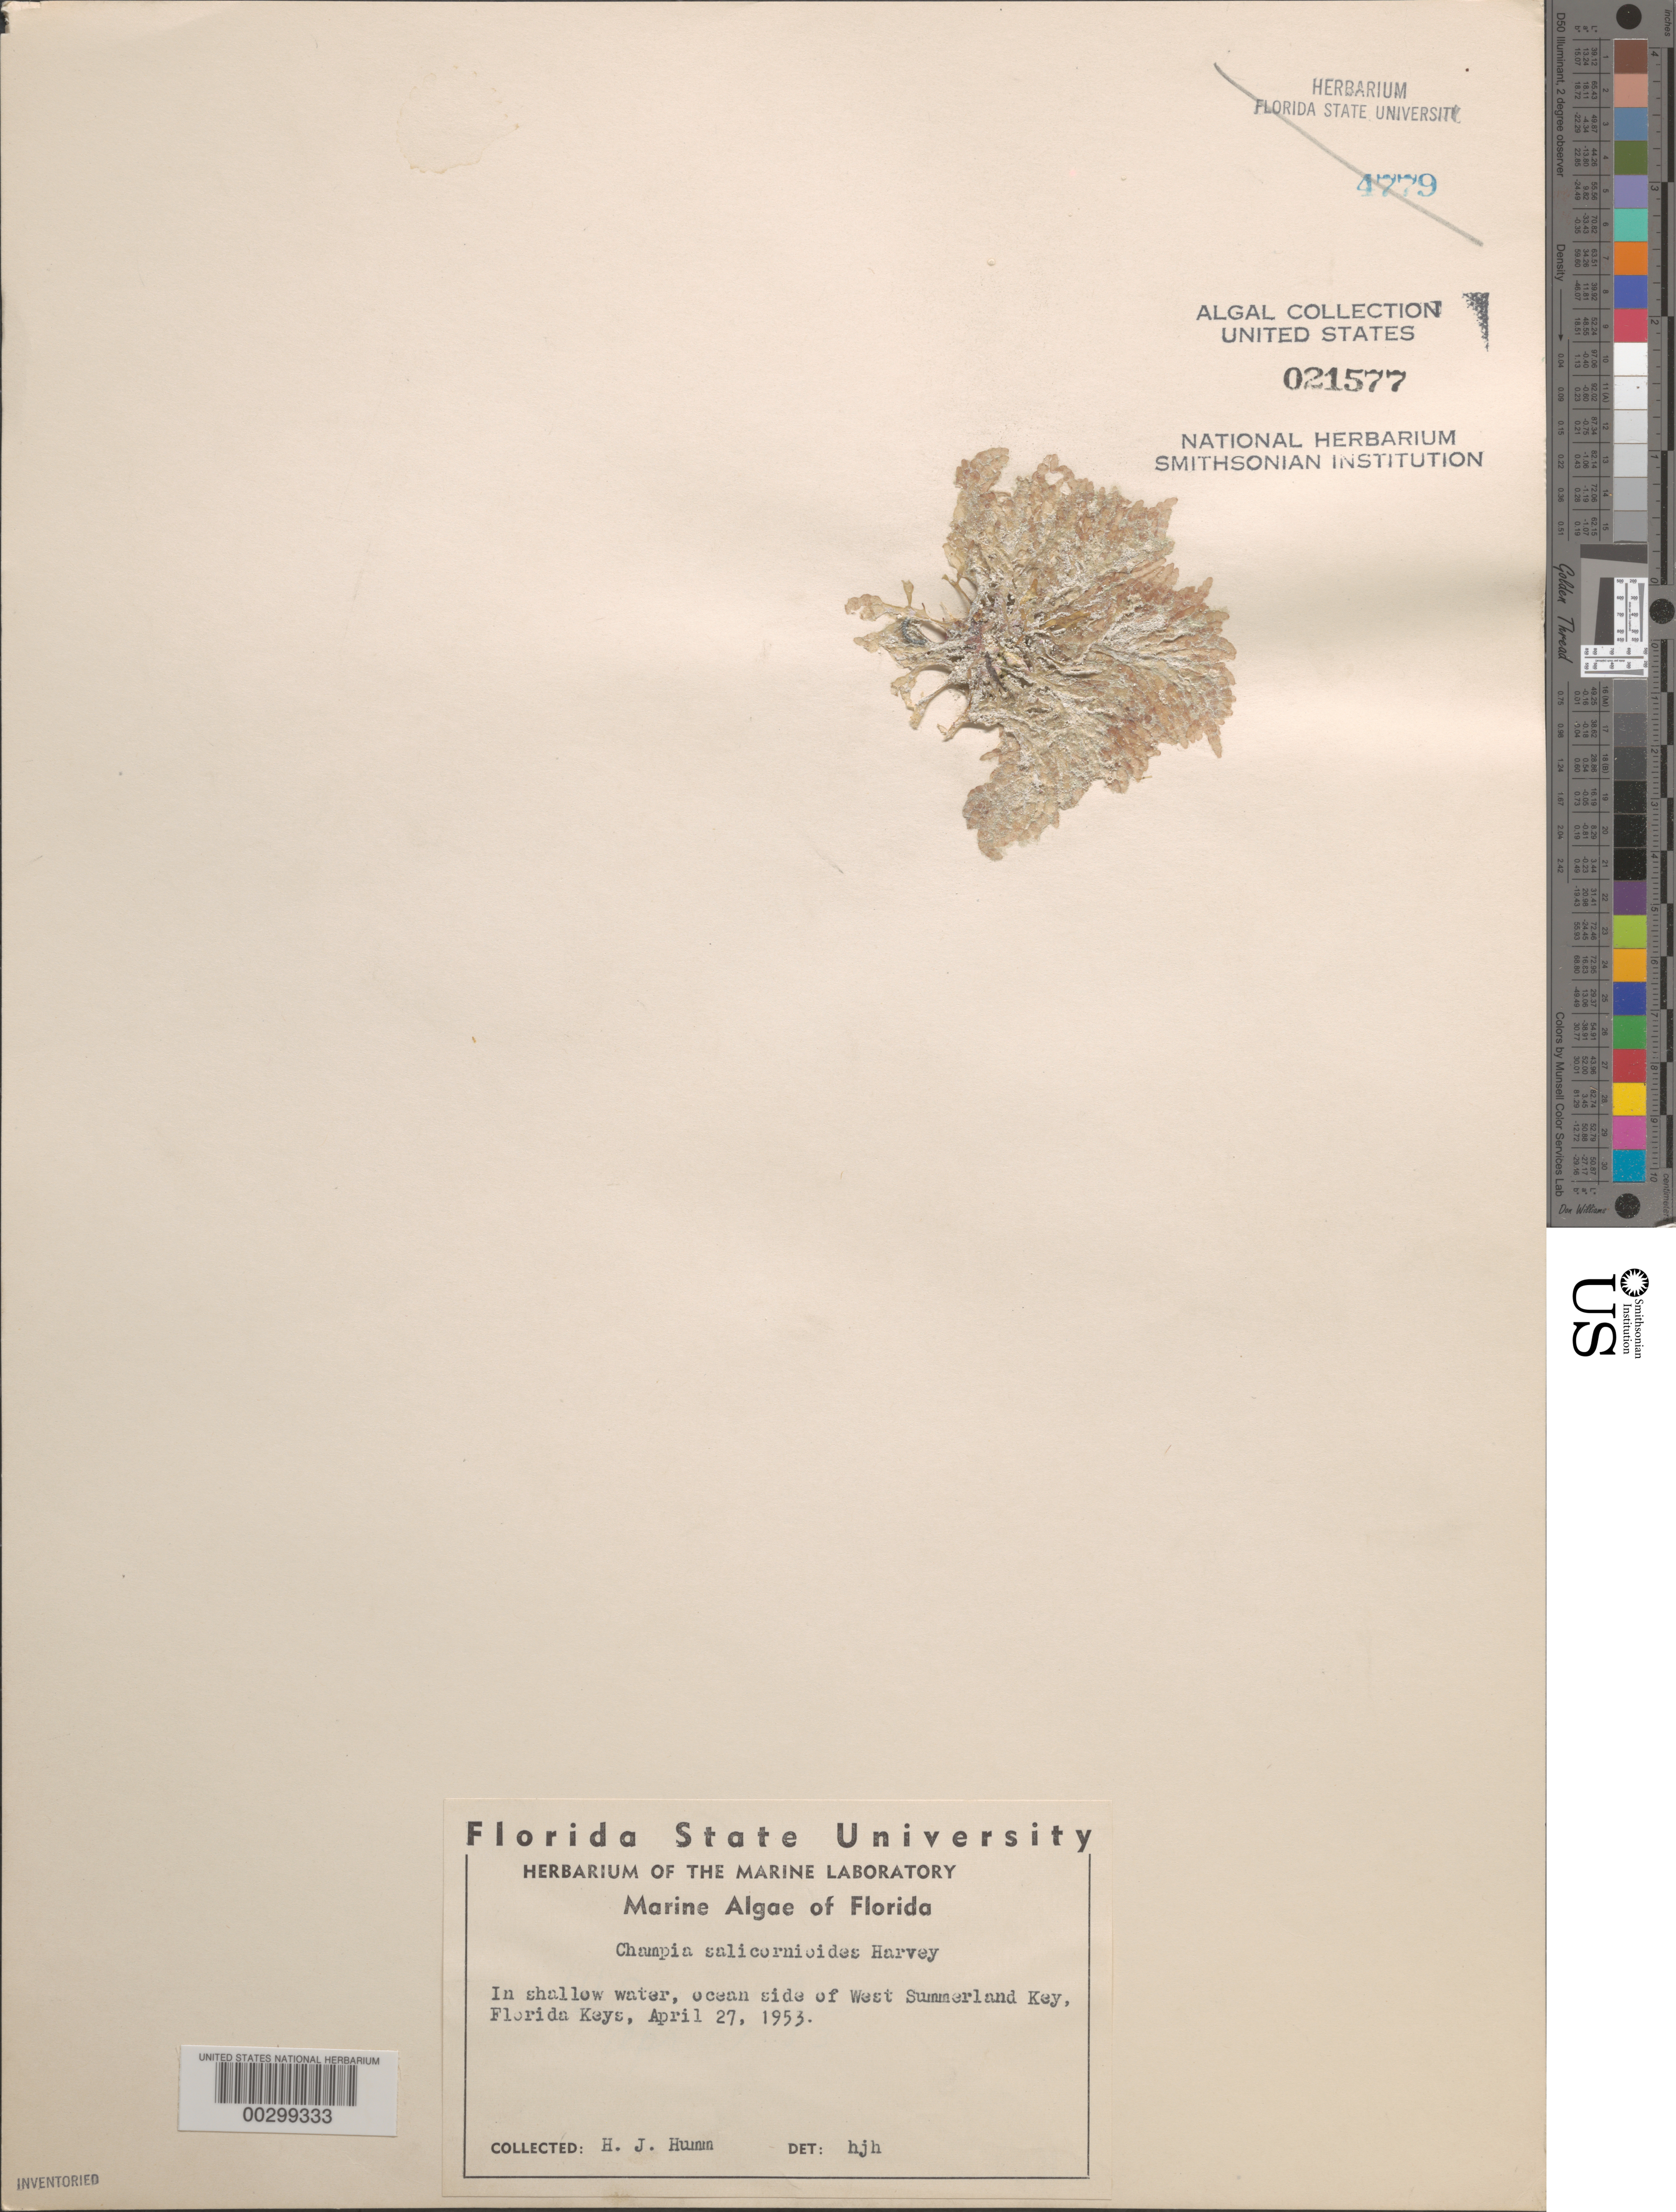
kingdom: Plantae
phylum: Rhodophyta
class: Florideophyceae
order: Rhodymeniales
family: Champiaceae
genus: Champia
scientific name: Champia salicornioides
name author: Harv.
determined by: Humm, Harold J.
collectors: H. J. Humm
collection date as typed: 27 Apr 1953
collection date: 1953-04-27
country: United States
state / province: Florida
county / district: Monroe County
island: West Summerland Key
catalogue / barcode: US 21577